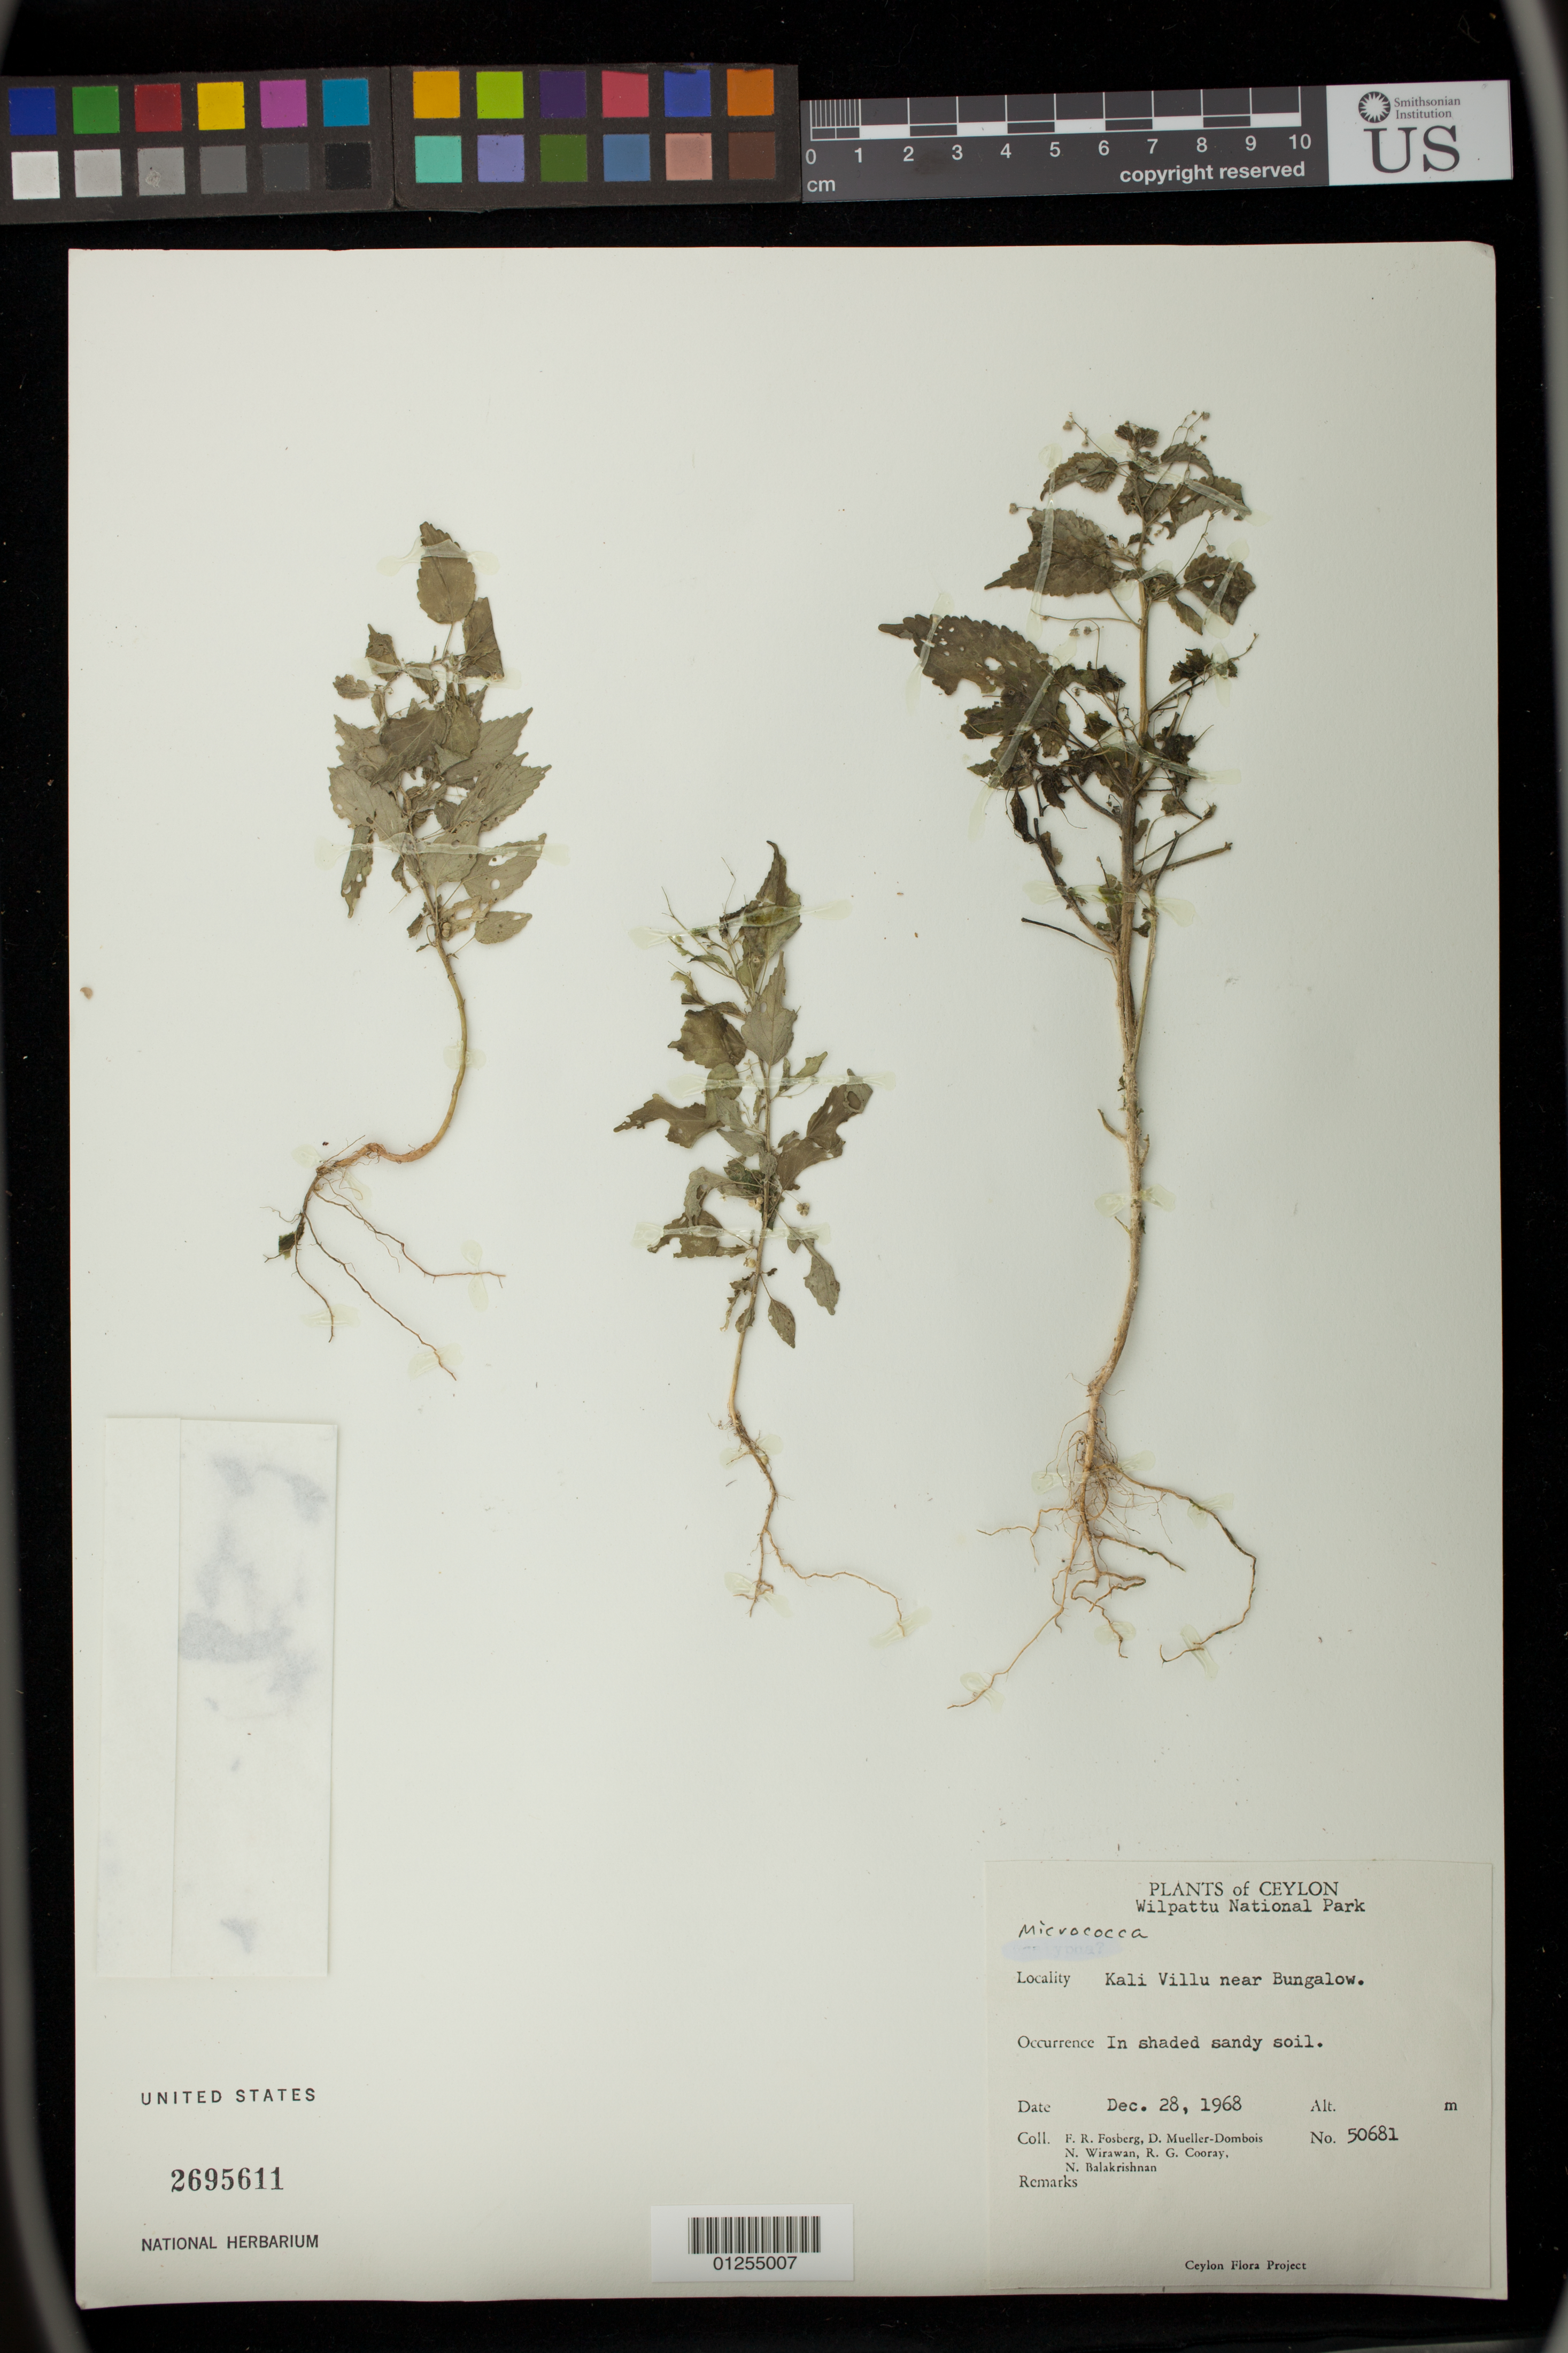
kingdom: Plantae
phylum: Tracheophyta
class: Magnoliopsida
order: Malpighiales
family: Euphorbiaceae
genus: Micrococca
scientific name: Micrococca mercurialis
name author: (Linn) Benth.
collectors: F. R. Fosberg, D. Mueller-Dombois, N. Wirawan, R. Cooray & N. Balakrishnan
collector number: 50681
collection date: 1968-12-28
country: Sri Lanka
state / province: North Western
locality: Kali Villu near Bungalow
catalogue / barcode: US 2695611